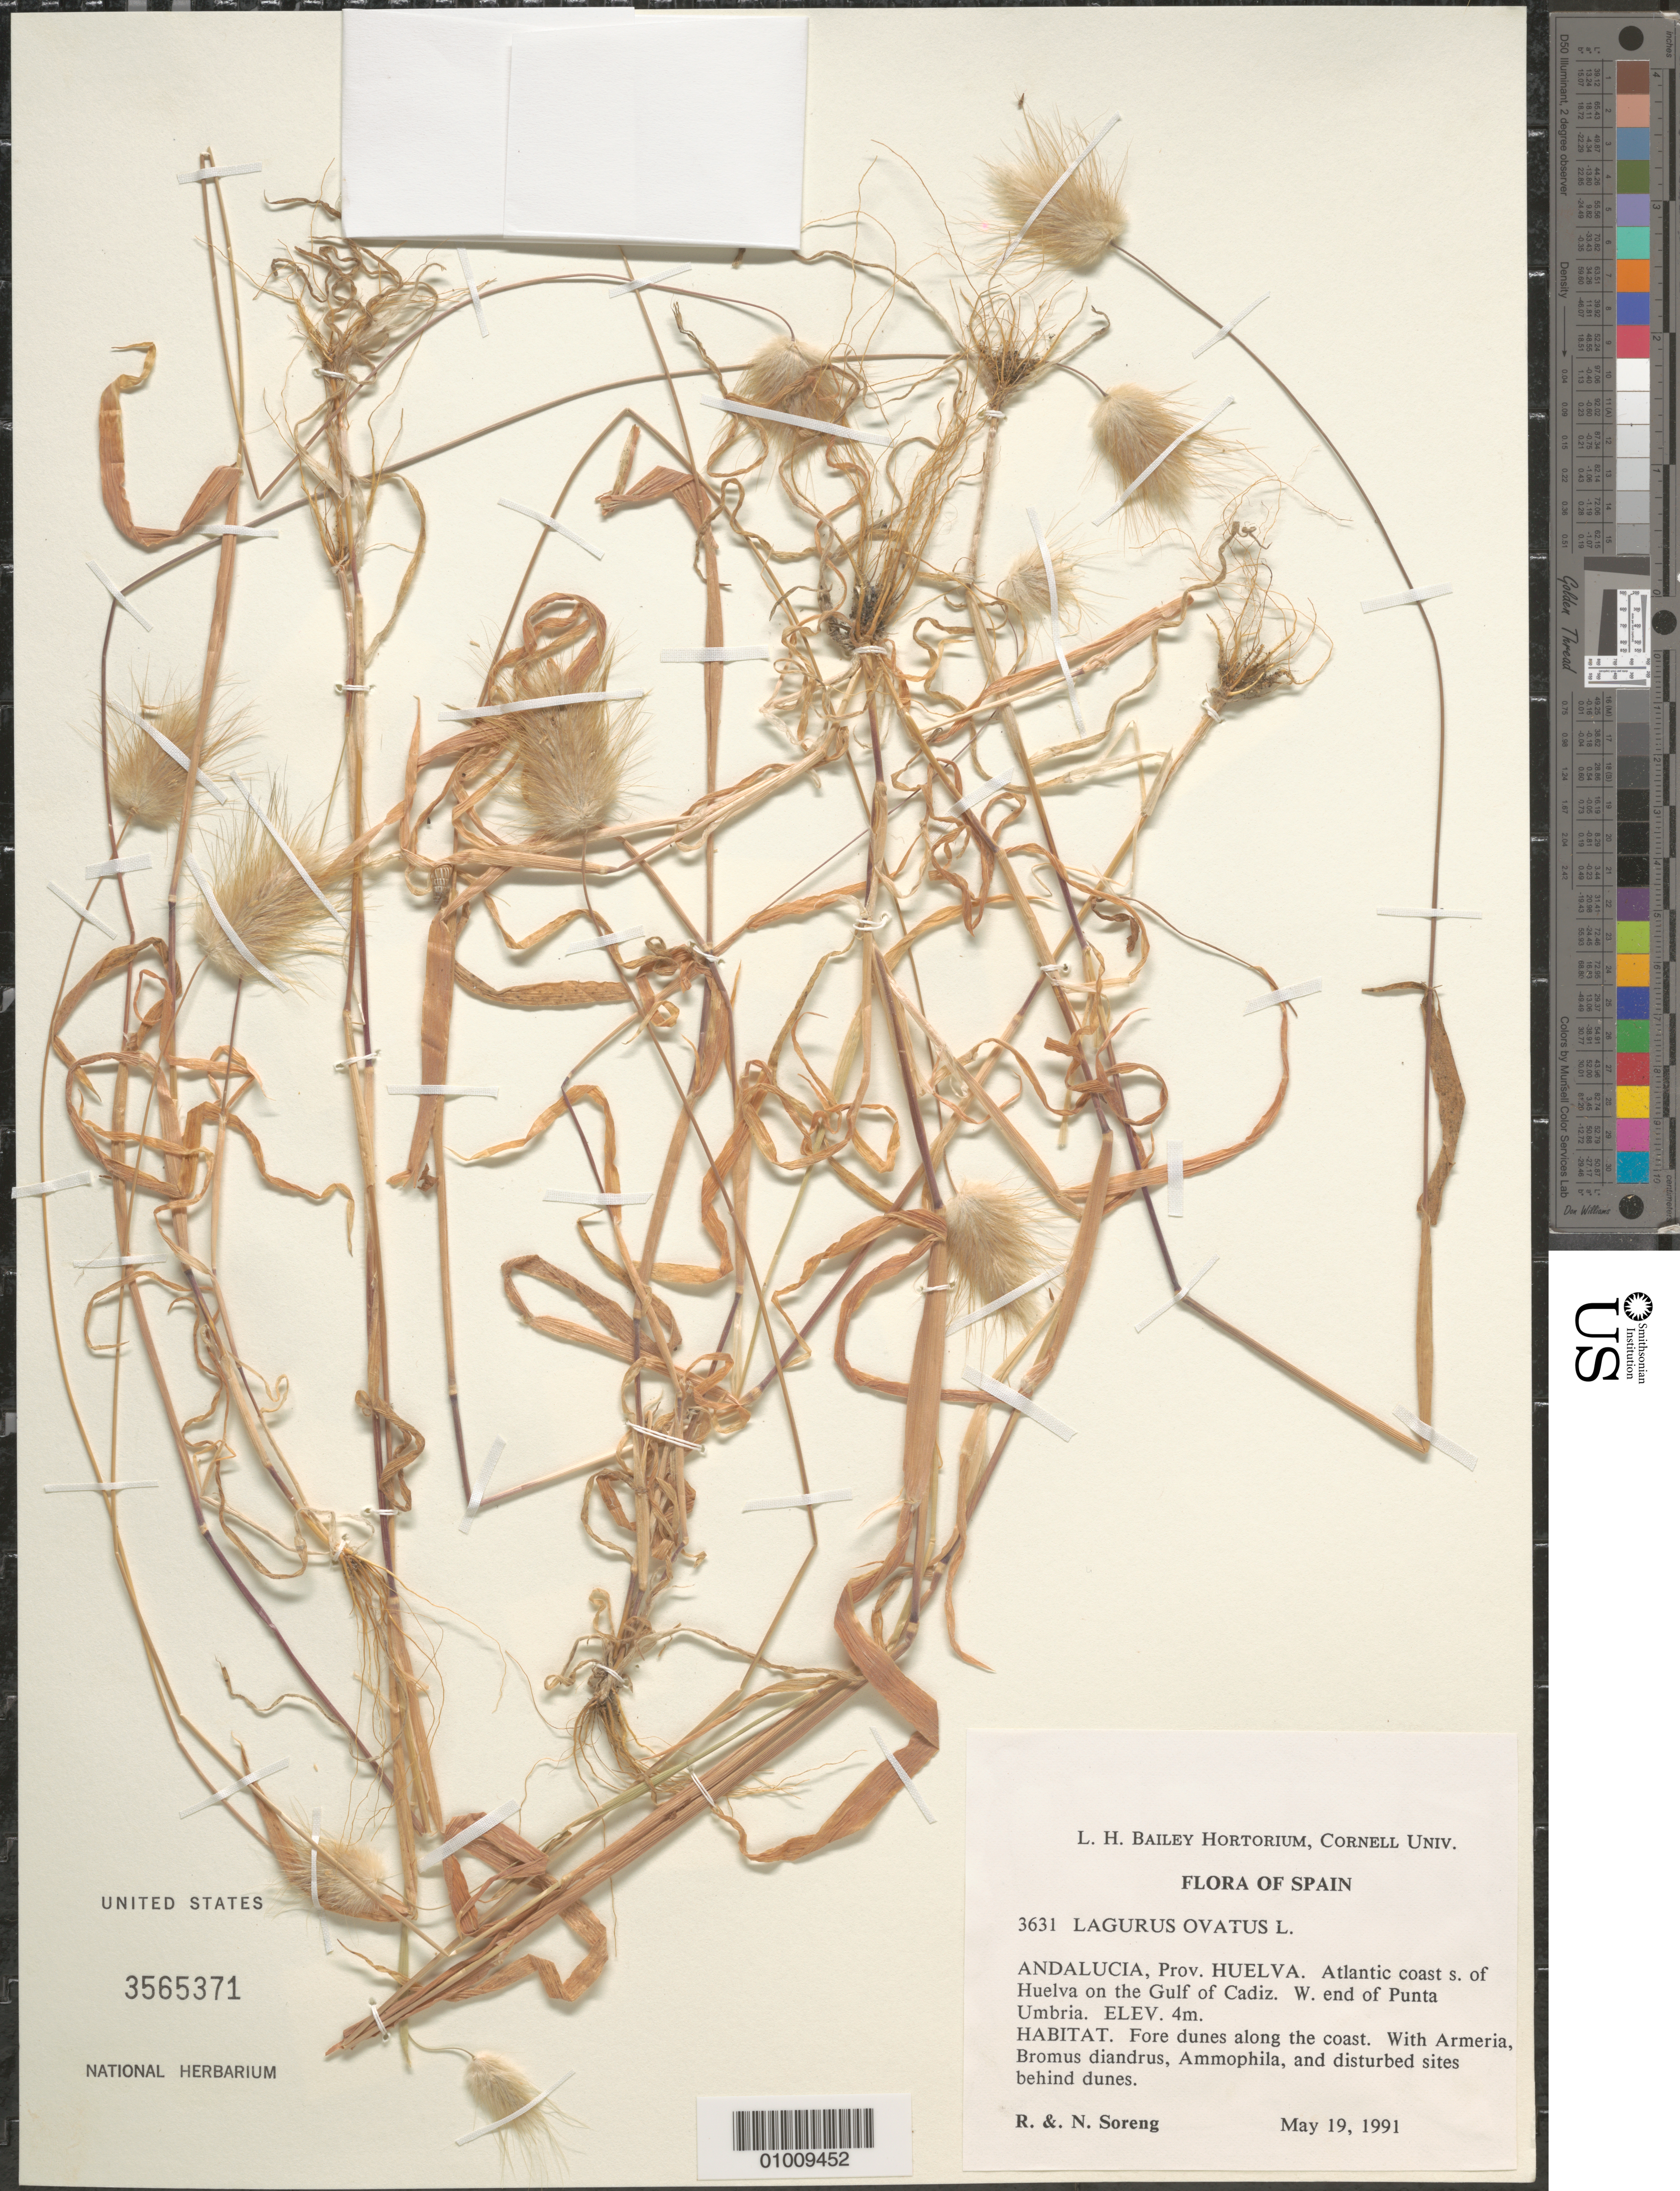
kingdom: Plantae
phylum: Tracheophyta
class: Liliopsida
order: Poales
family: Poaceae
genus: Lagurus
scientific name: Lagurus ovatus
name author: L.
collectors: R. J. Soreng & N. L. Soreng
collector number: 3631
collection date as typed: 19 May 1991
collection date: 1991-05-19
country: Spain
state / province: Andalucia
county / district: Huelva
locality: Atlantic coast S of Huelva on the Gulf of Cadiz. W end of Punta Umbria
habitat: Fore dunes along the coast. With Armeria, Bromus diandrus, Ammophila, and disturbed sites behind dunes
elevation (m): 4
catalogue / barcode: US 3565371